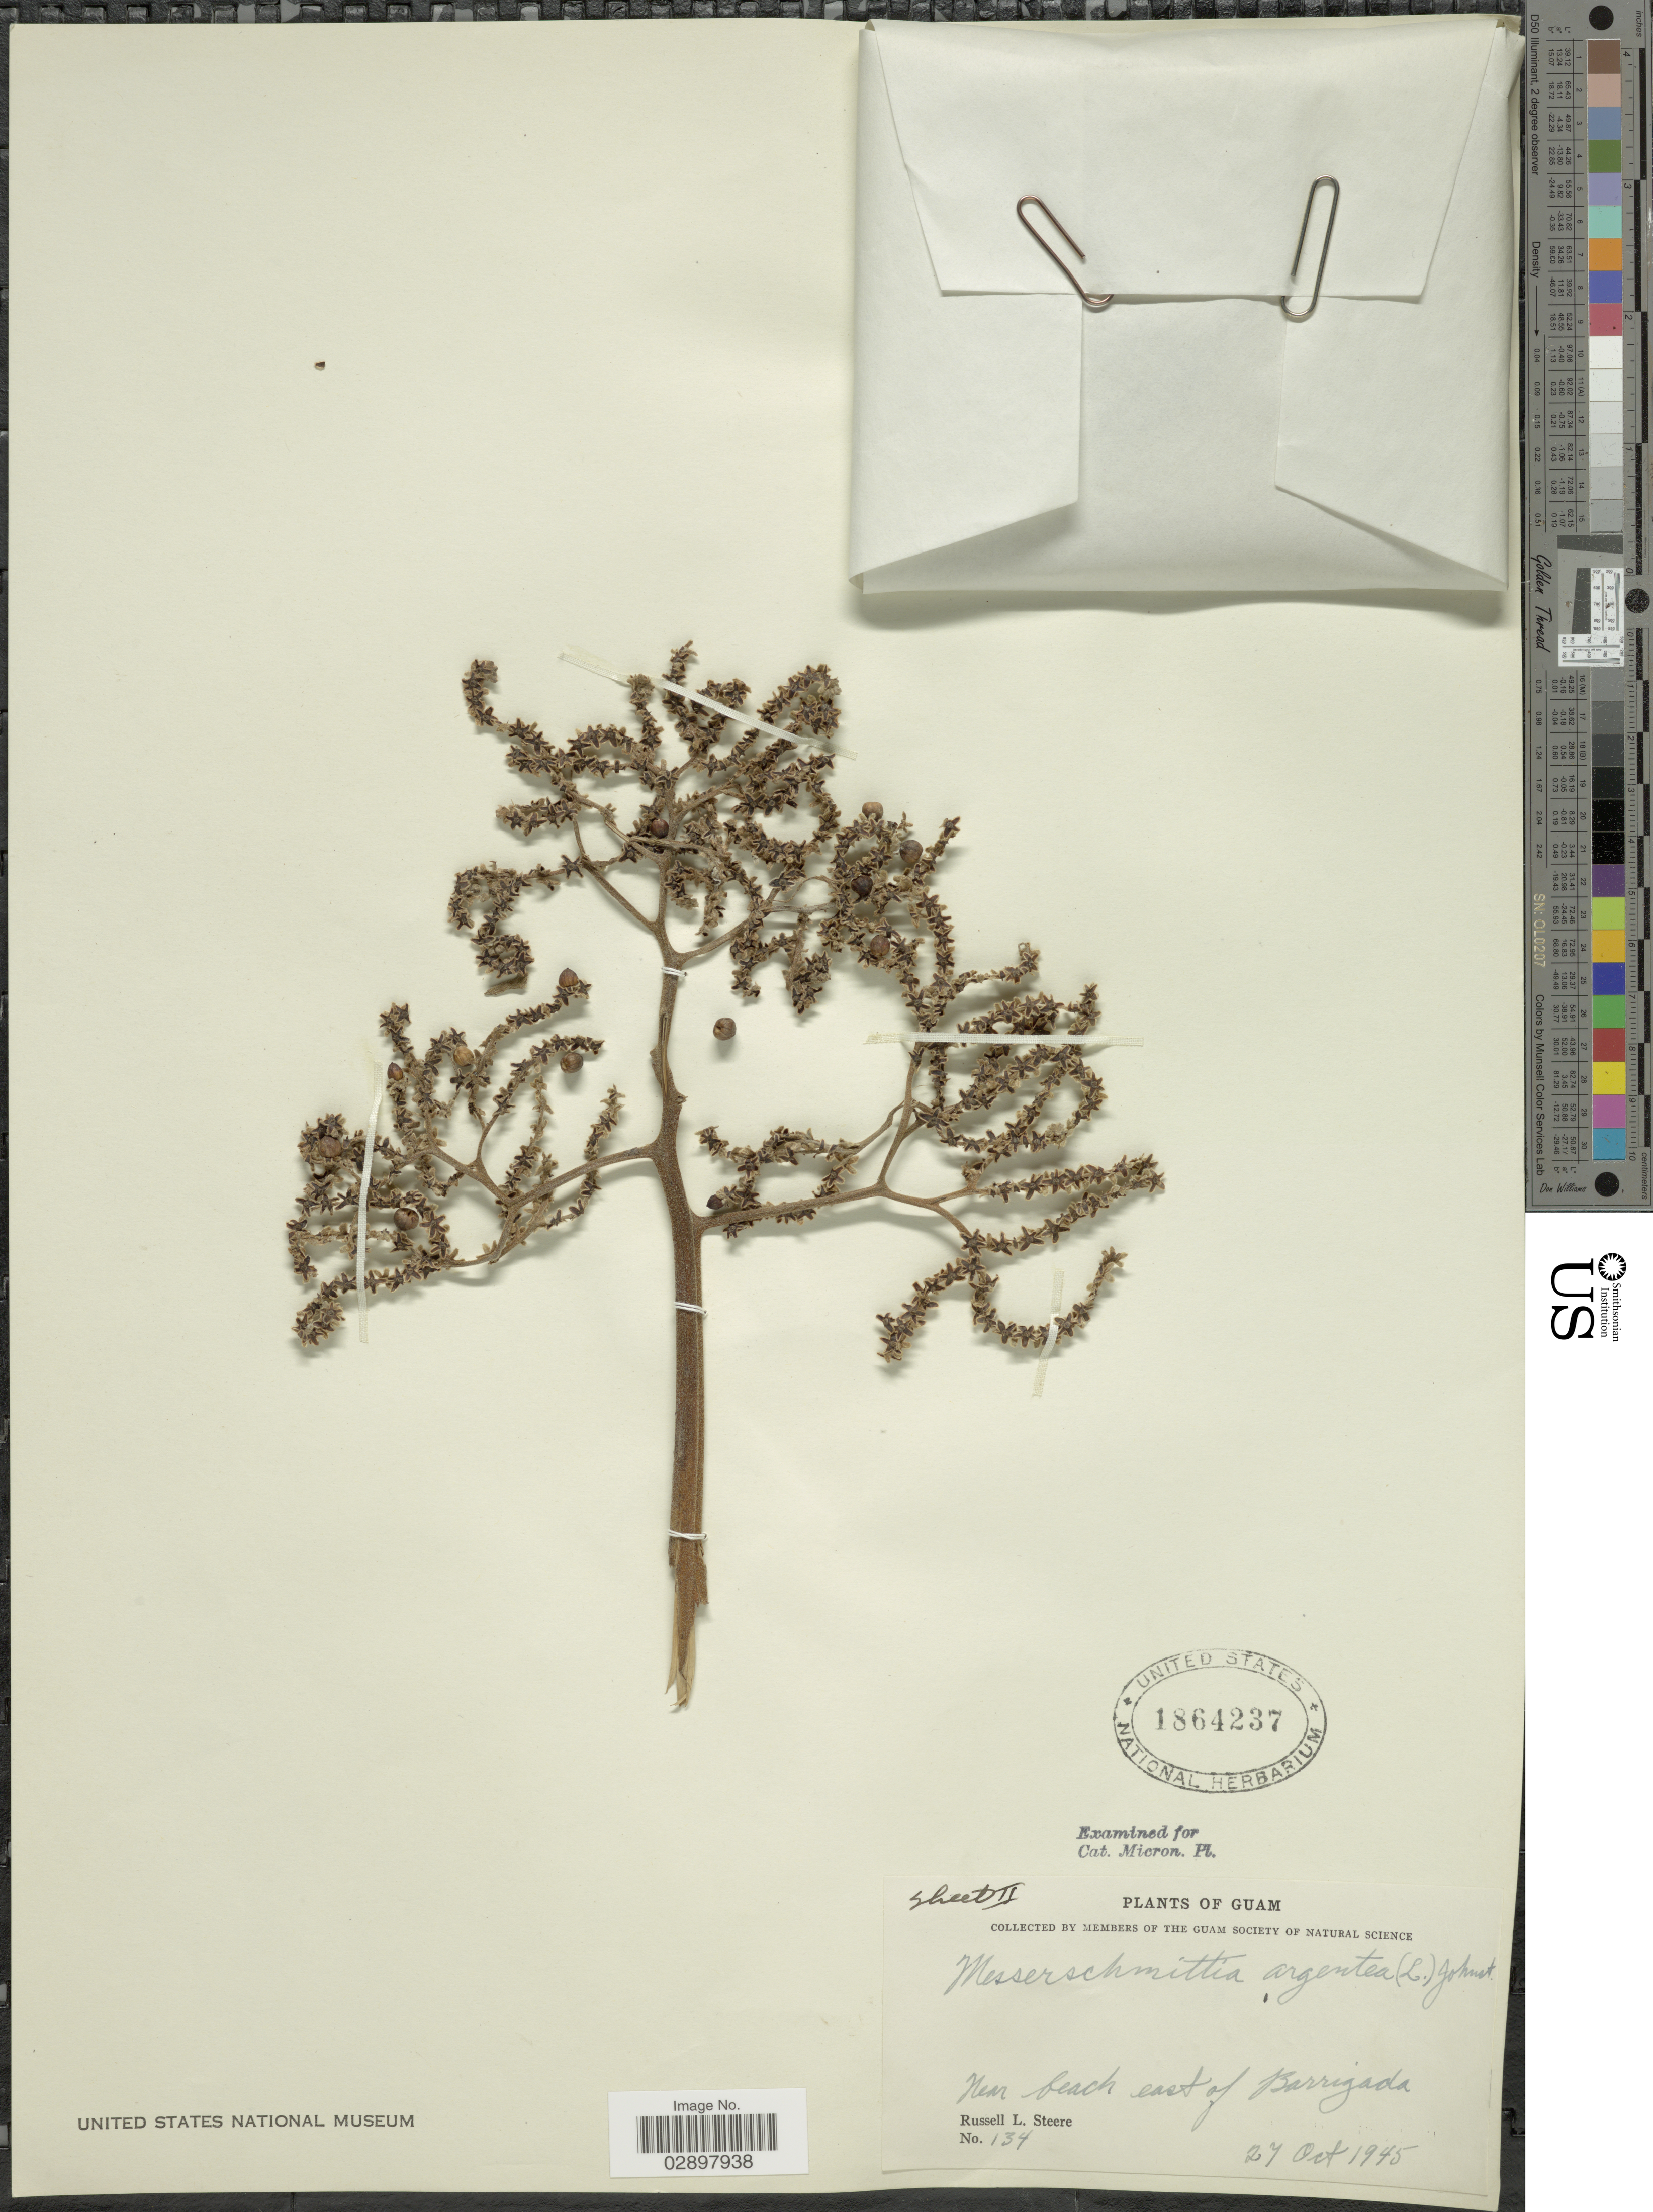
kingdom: Plantae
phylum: Tracheophyta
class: Magnoliopsida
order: Boraginales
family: Heliotropiaceae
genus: Heliotropium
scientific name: Heliotropium arboreum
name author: (Blanco) Mabberley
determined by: Wagner, W. L., (BOT), Smithsonian Institution - National Museum of Natural History (UNITED STATES)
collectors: R. L. Steere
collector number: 134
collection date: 1945-10-27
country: Guam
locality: Near beach east of Barrigada.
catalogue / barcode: US 1864237